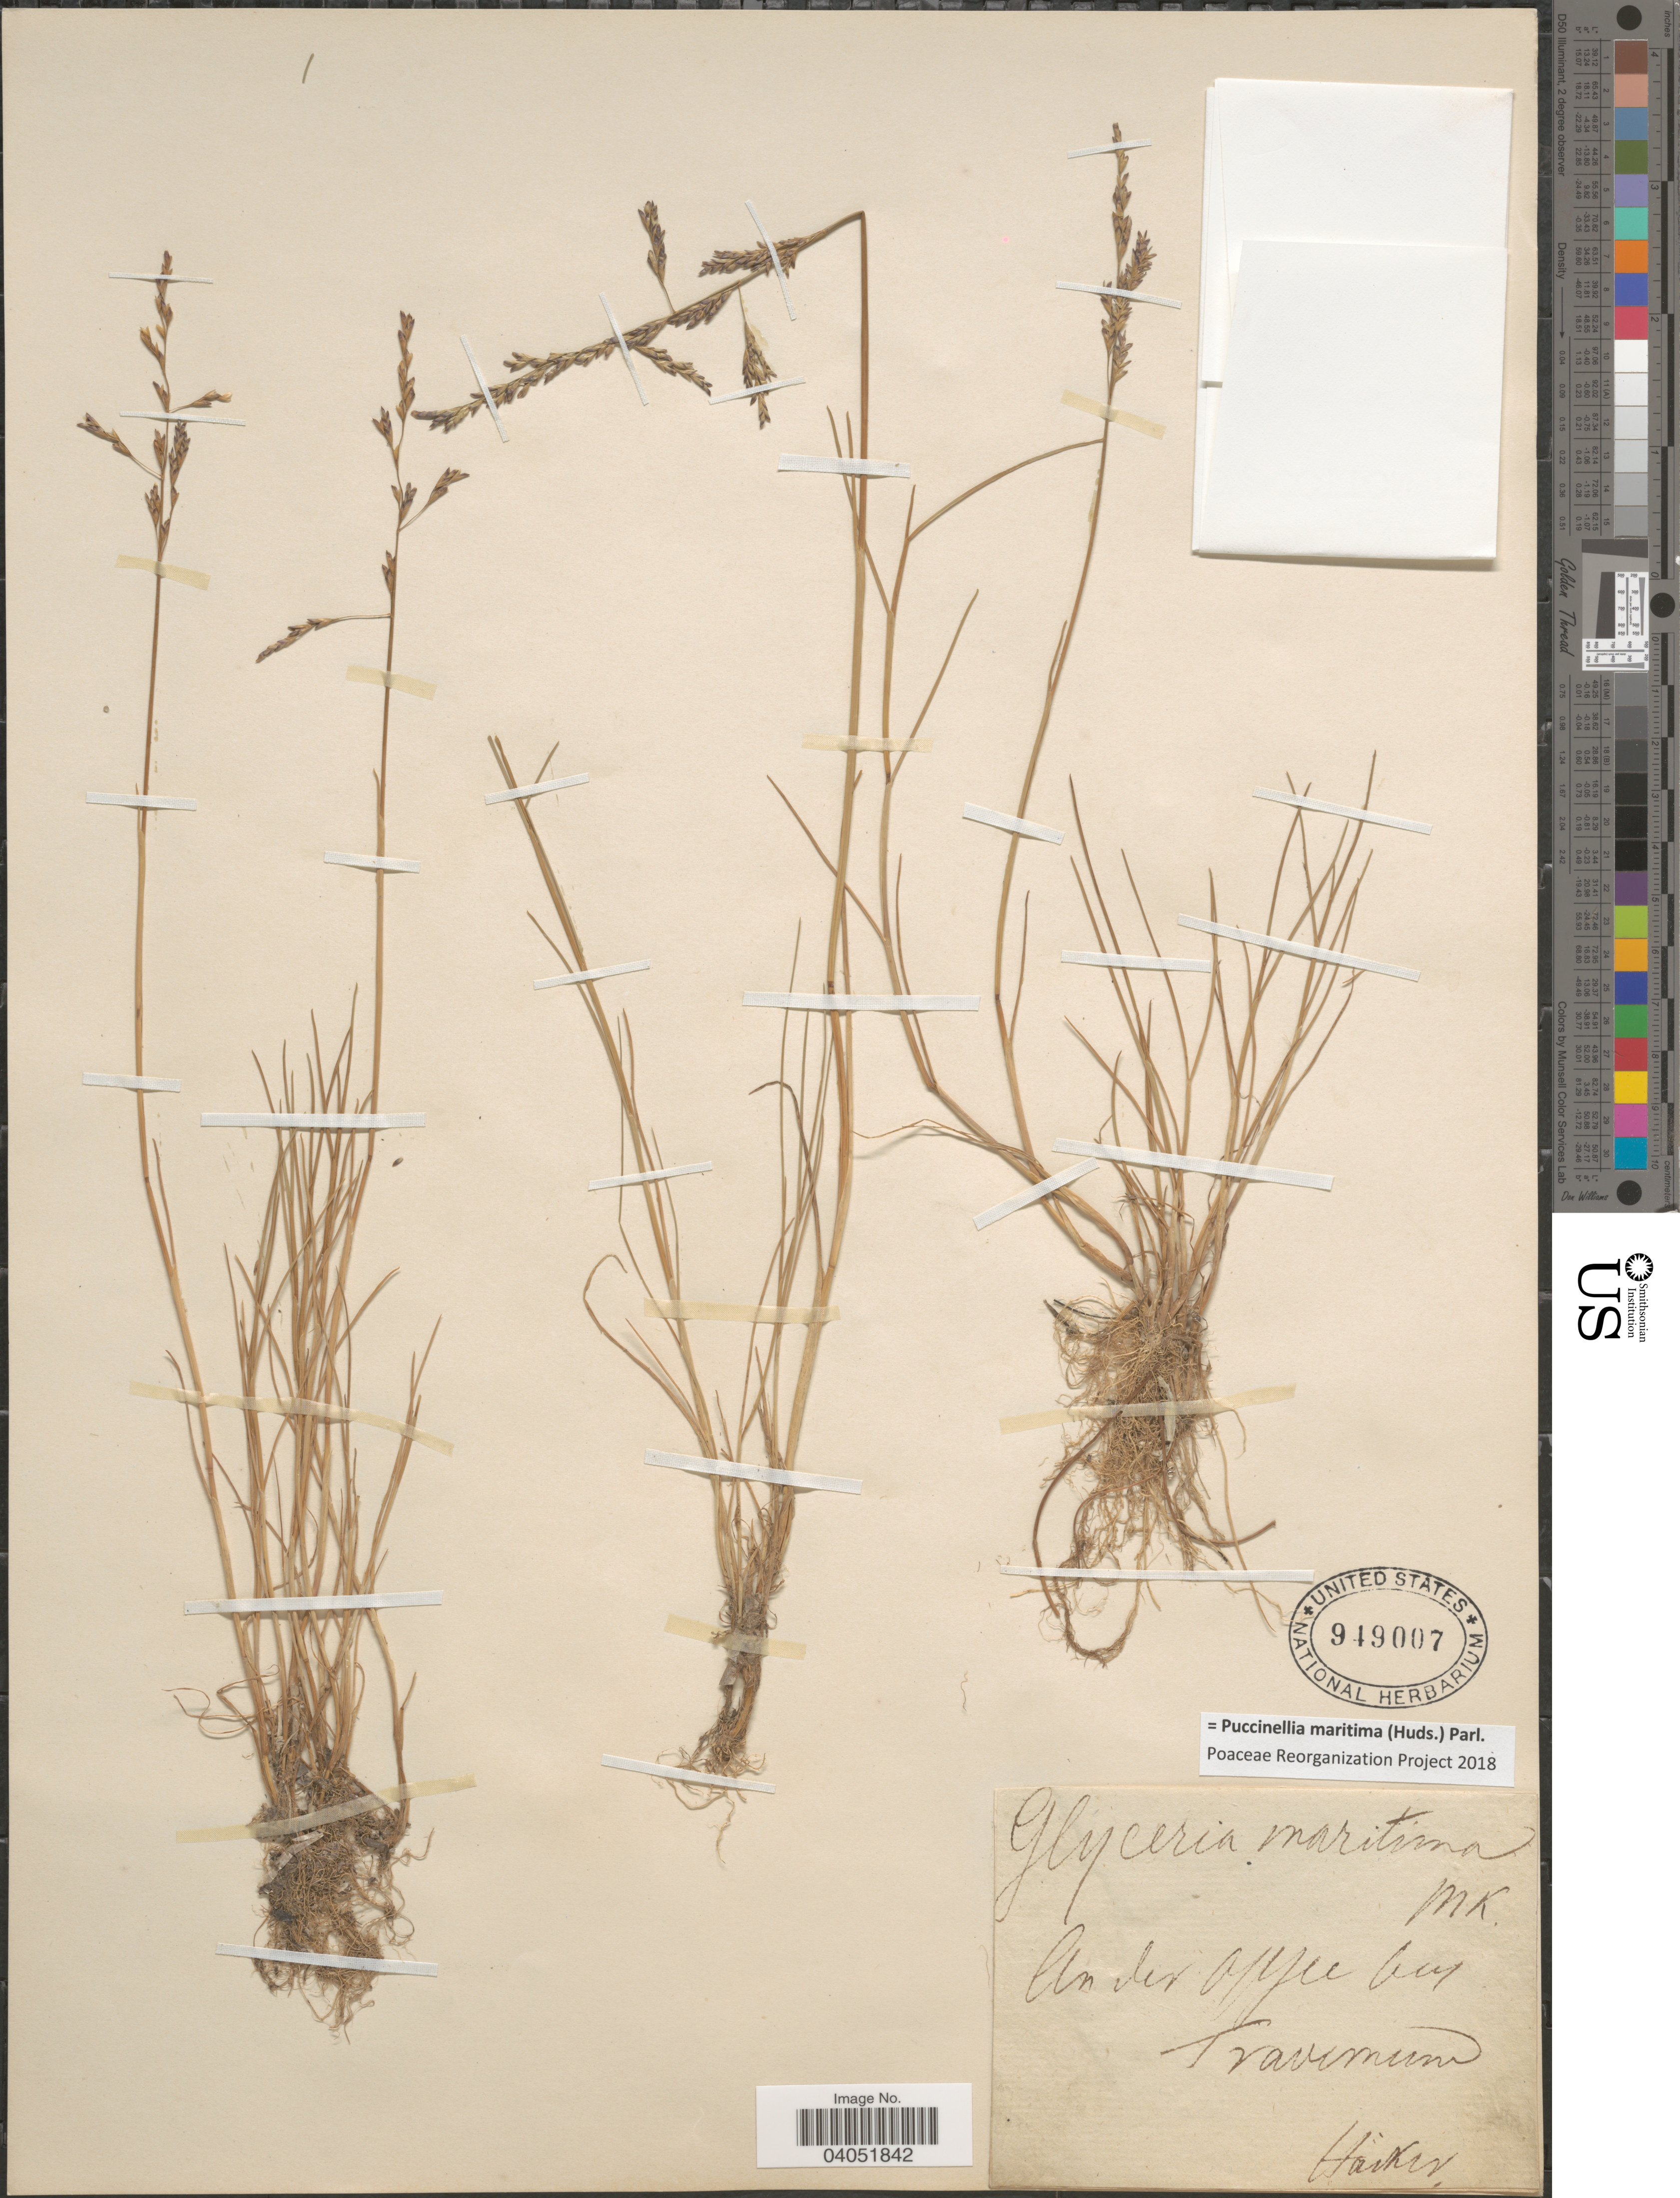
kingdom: Plantae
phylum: Tracheophyta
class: Liliopsida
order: Poales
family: Poaceae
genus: Puccinellia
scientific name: Puccinellia maritima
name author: (Huds.) Parl.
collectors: Hacker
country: Germany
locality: An der Alpe bei Travemund.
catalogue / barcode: US 949007